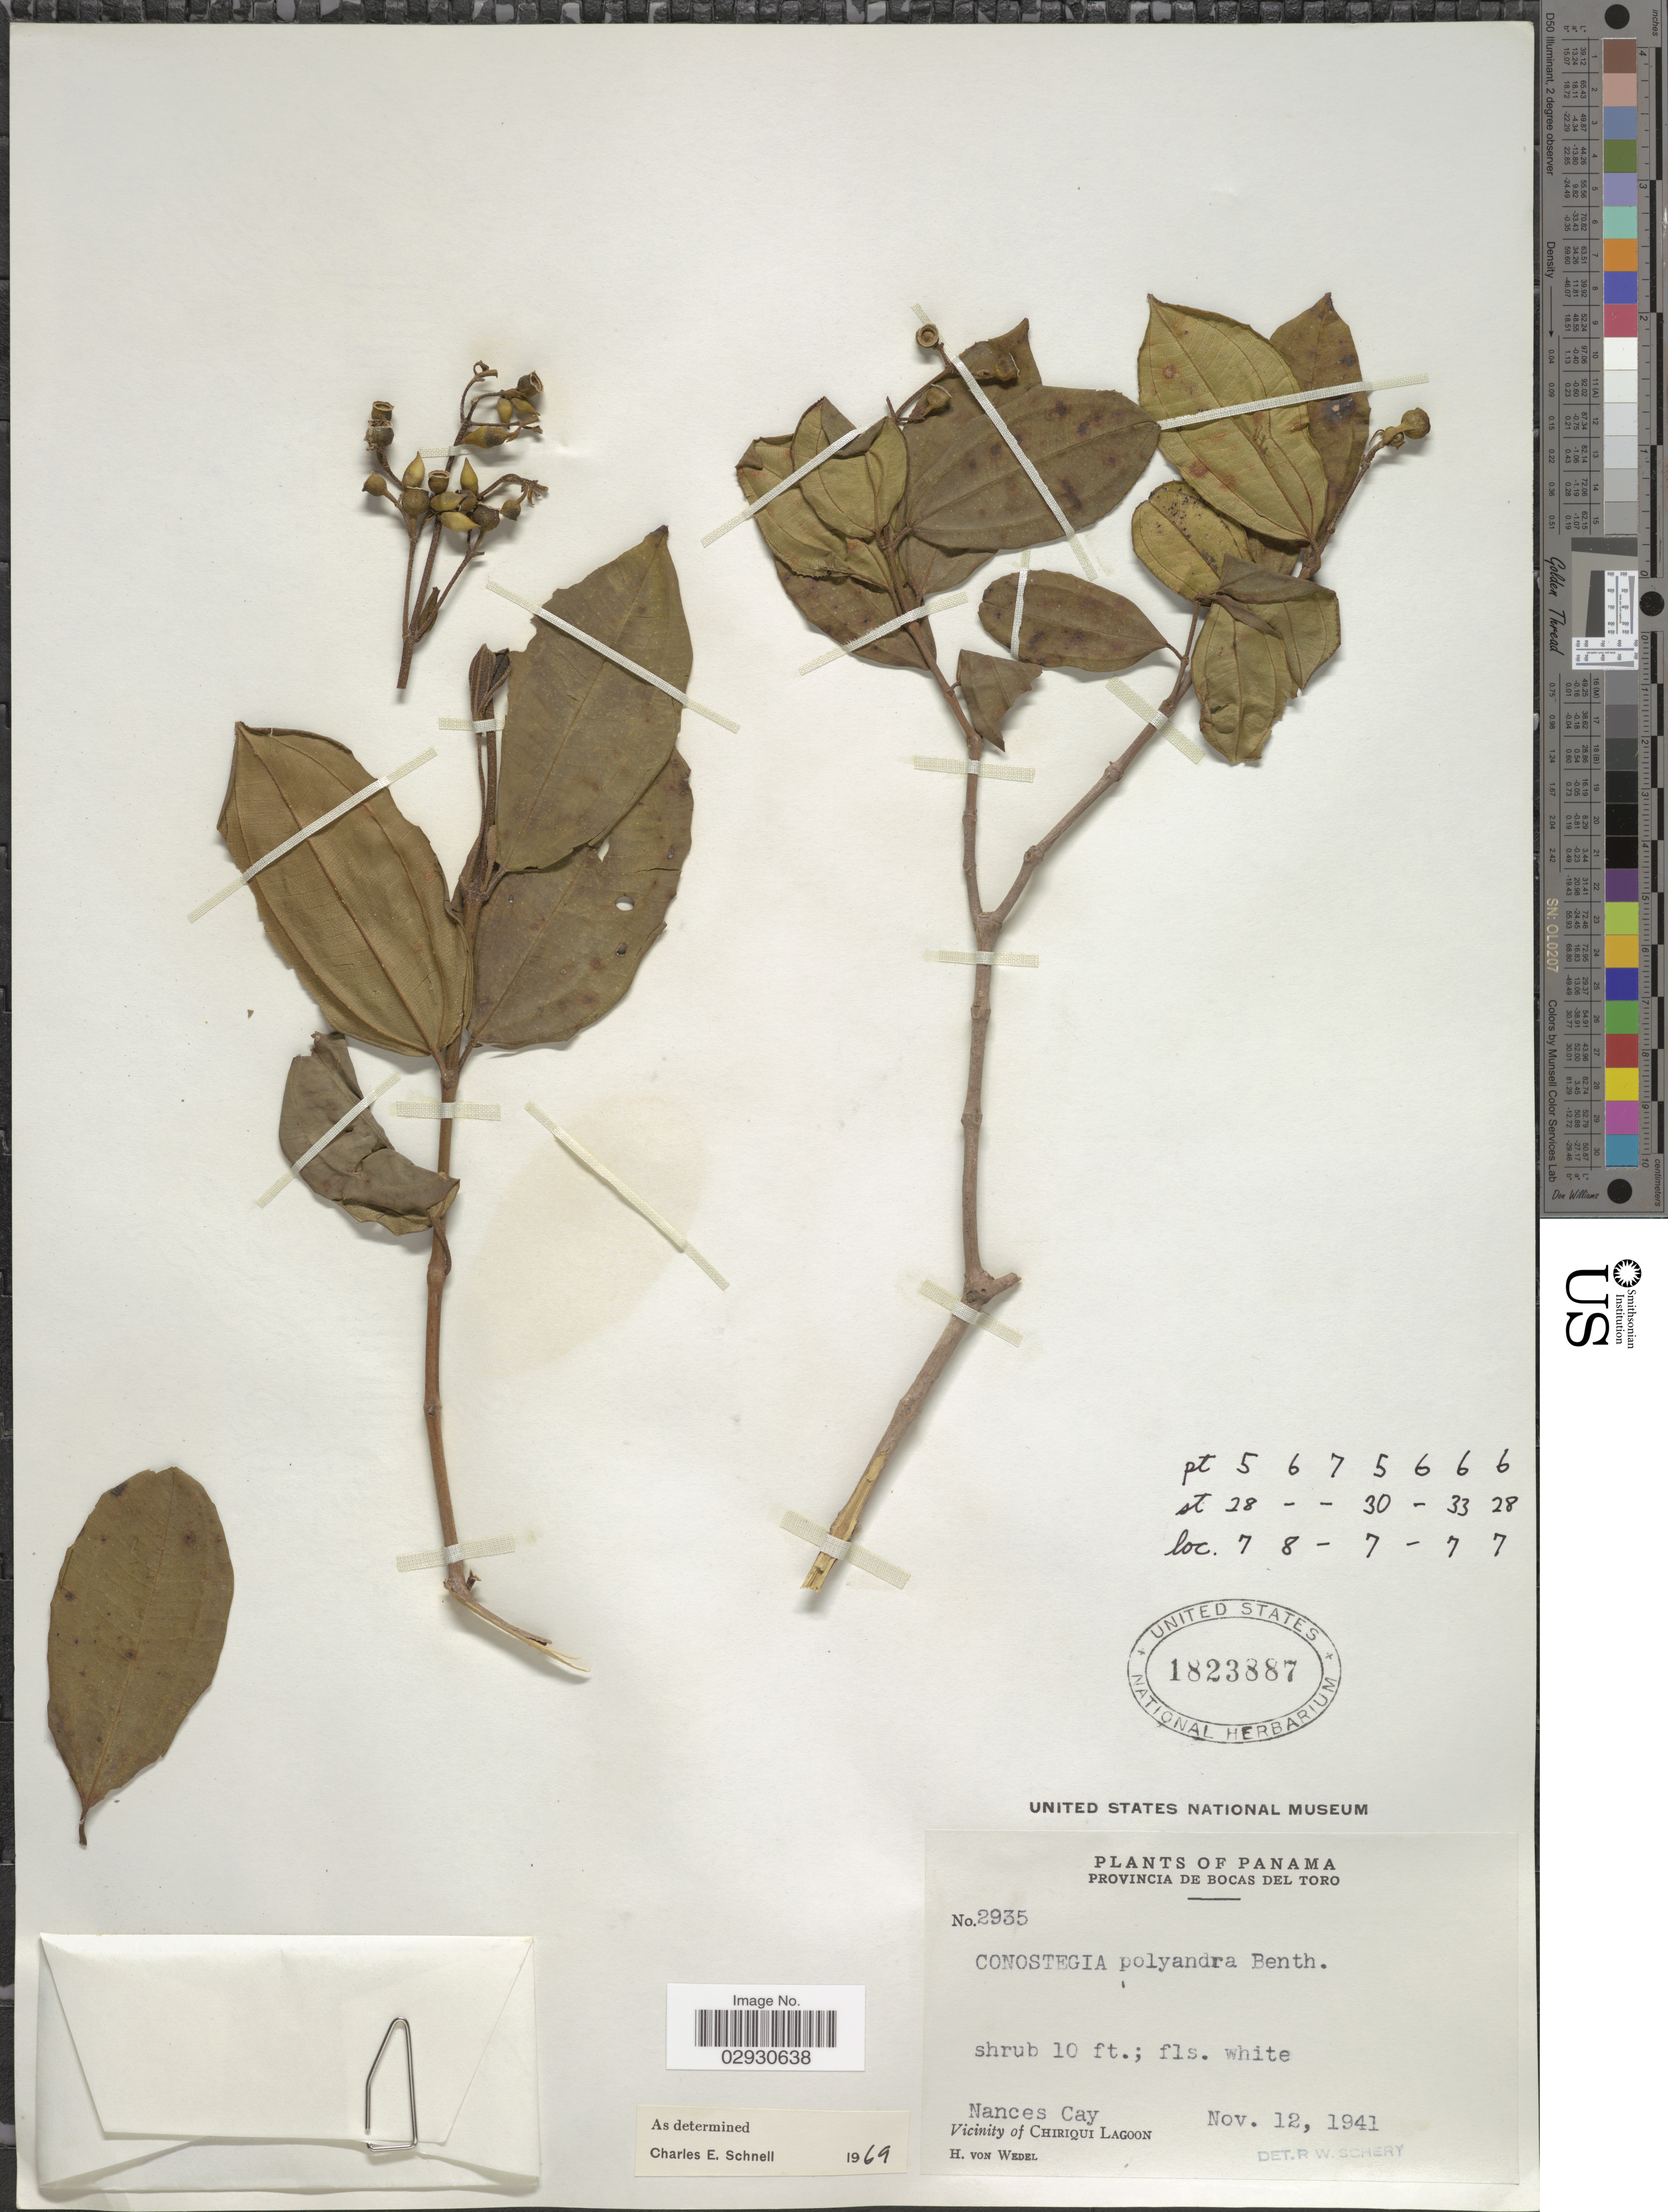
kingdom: Plantae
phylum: Tracheophyta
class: Magnoliopsida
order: Myrtales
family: Melastomataceae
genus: Conostegia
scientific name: Conostegia polyandra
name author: Benth.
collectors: H. von Wedel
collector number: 2935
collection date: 1941-11-12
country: Panama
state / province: Bocas del Toro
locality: Nances Cay, Vicinity of Chiriqui Lagoon.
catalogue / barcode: US 1823887